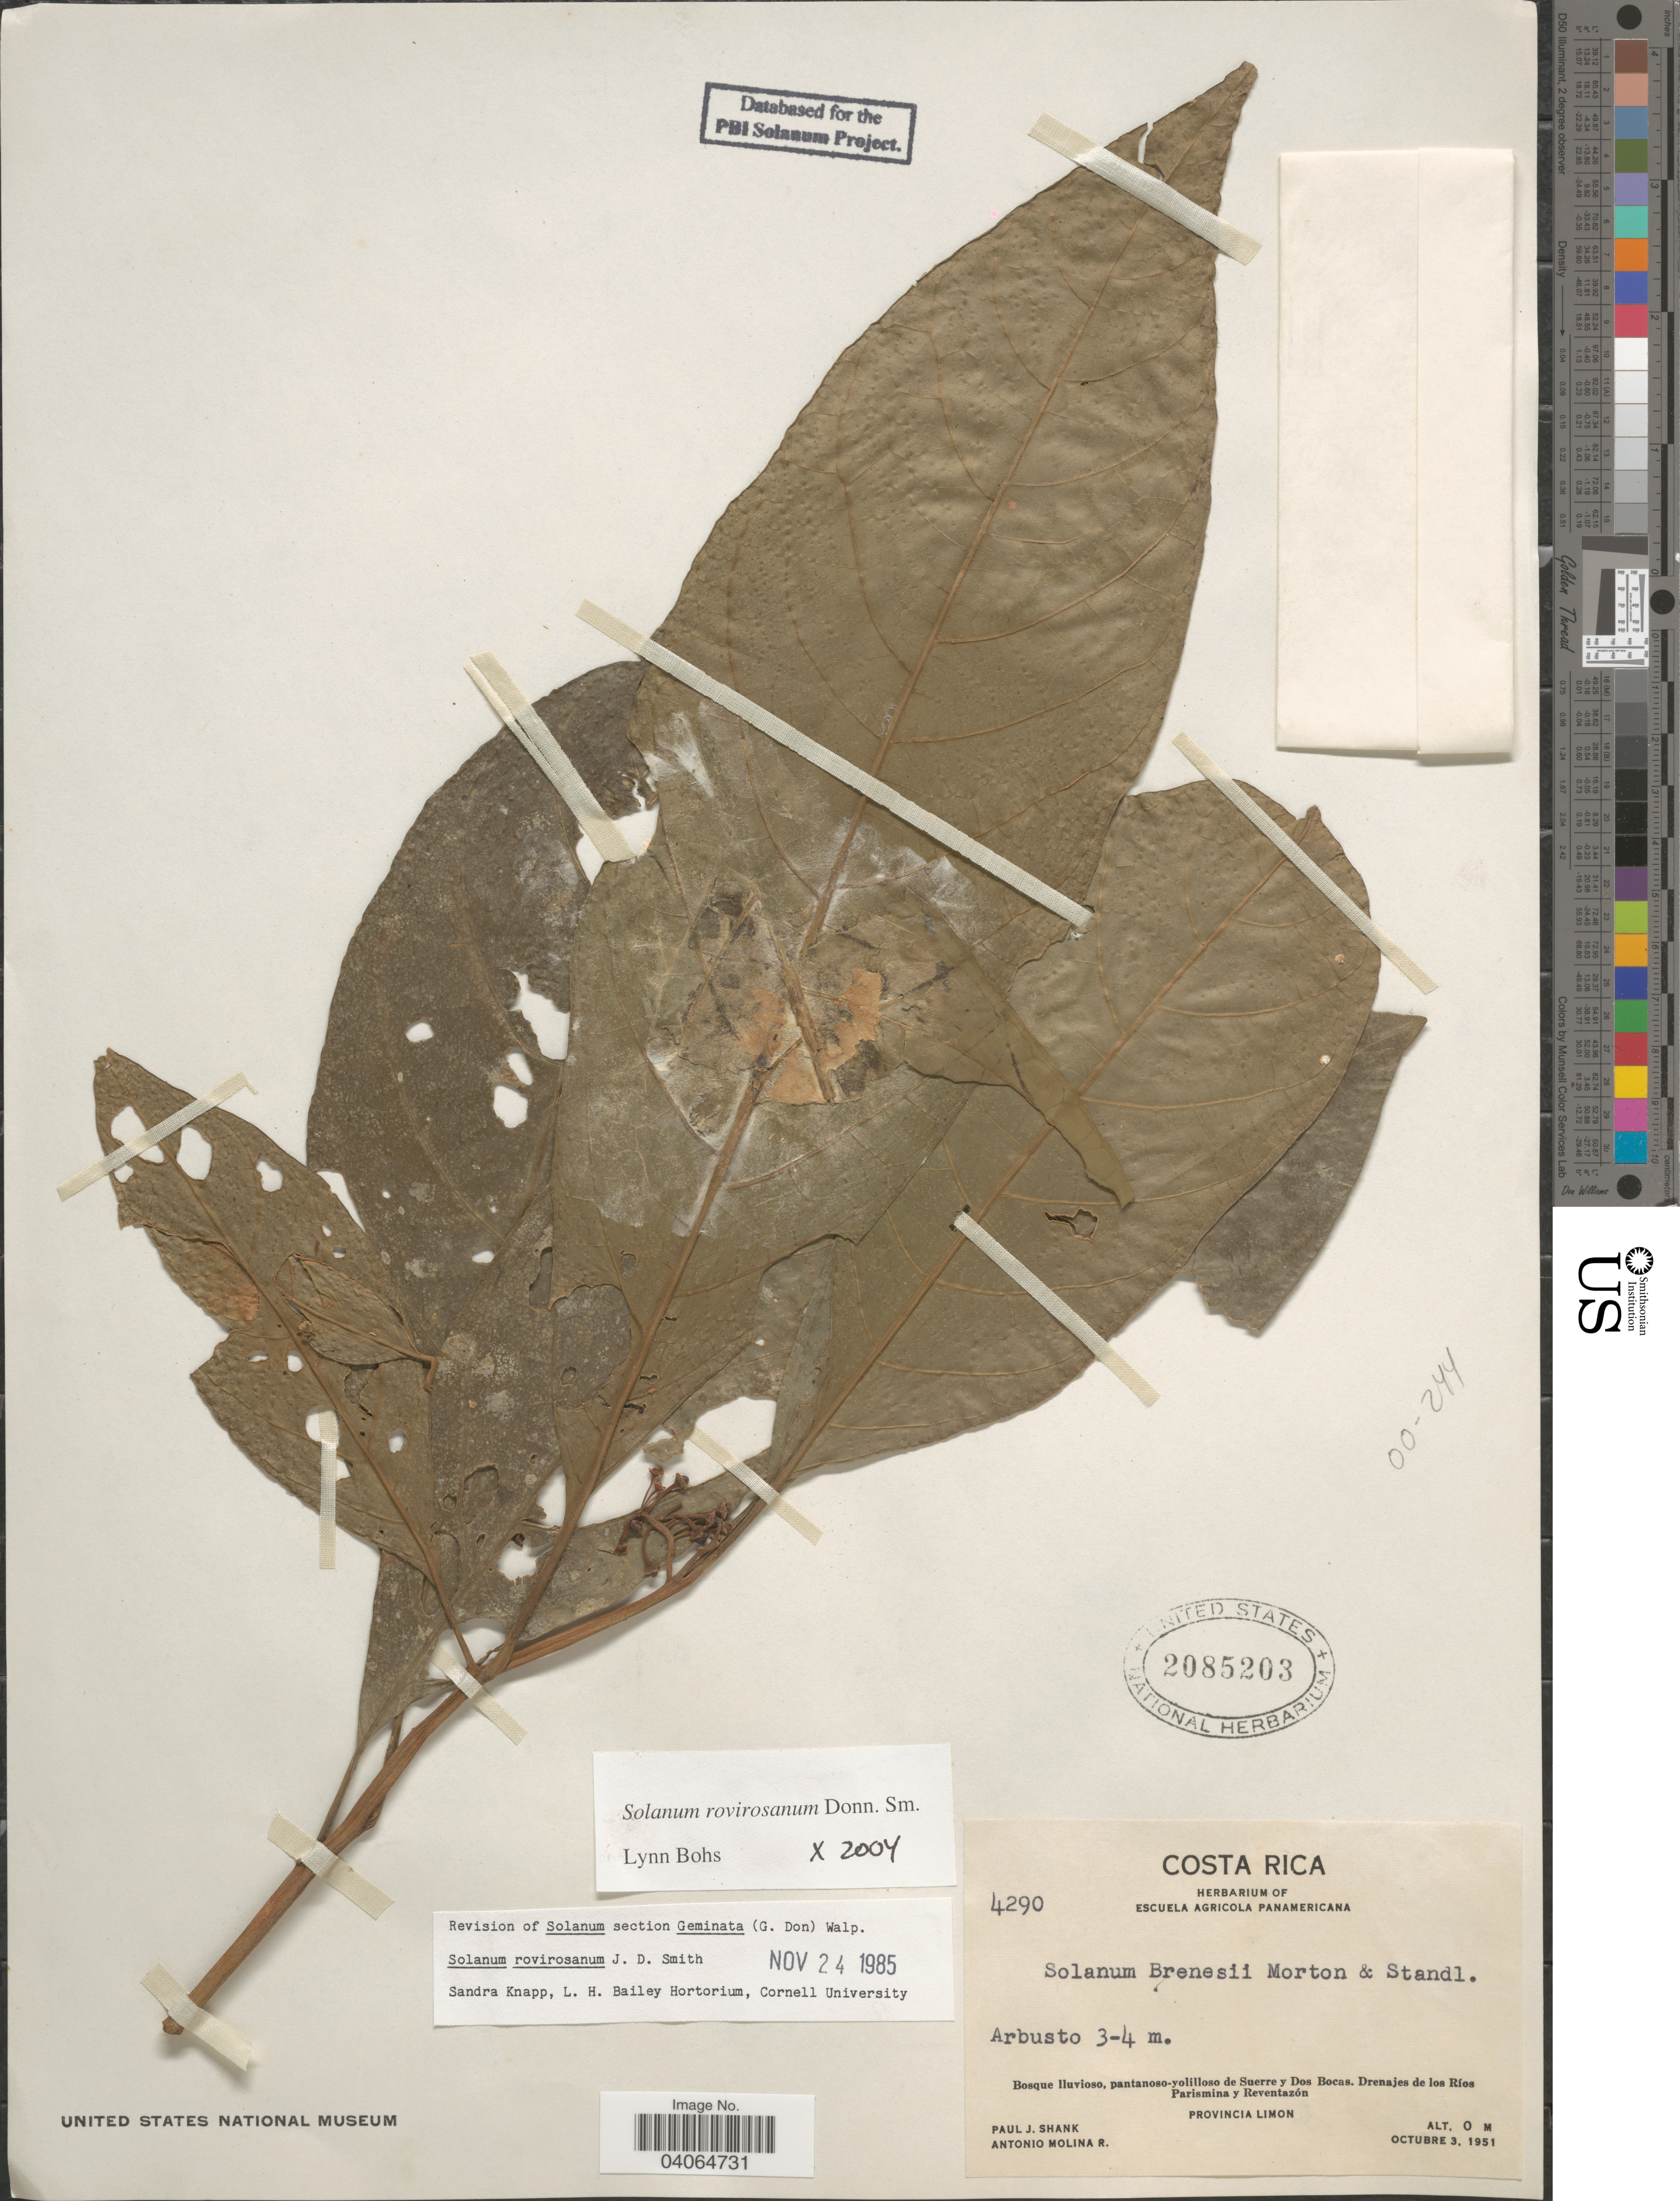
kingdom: Plantae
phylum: Tracheophyta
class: Magnoliopsida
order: Solanales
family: Solanaceae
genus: Solanum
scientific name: Solanum rovirosanum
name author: Donn. Sm.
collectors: P. J. Shank & A. Molina R.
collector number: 4290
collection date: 1951-10-03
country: Costa Rica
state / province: Limón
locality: Bosque lluvioso, pantanoso-yolilloso de Suerre y Dos Bocas, Drenajes de los Ríos Parismina y Reventazón.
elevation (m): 0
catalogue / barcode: US 2085203